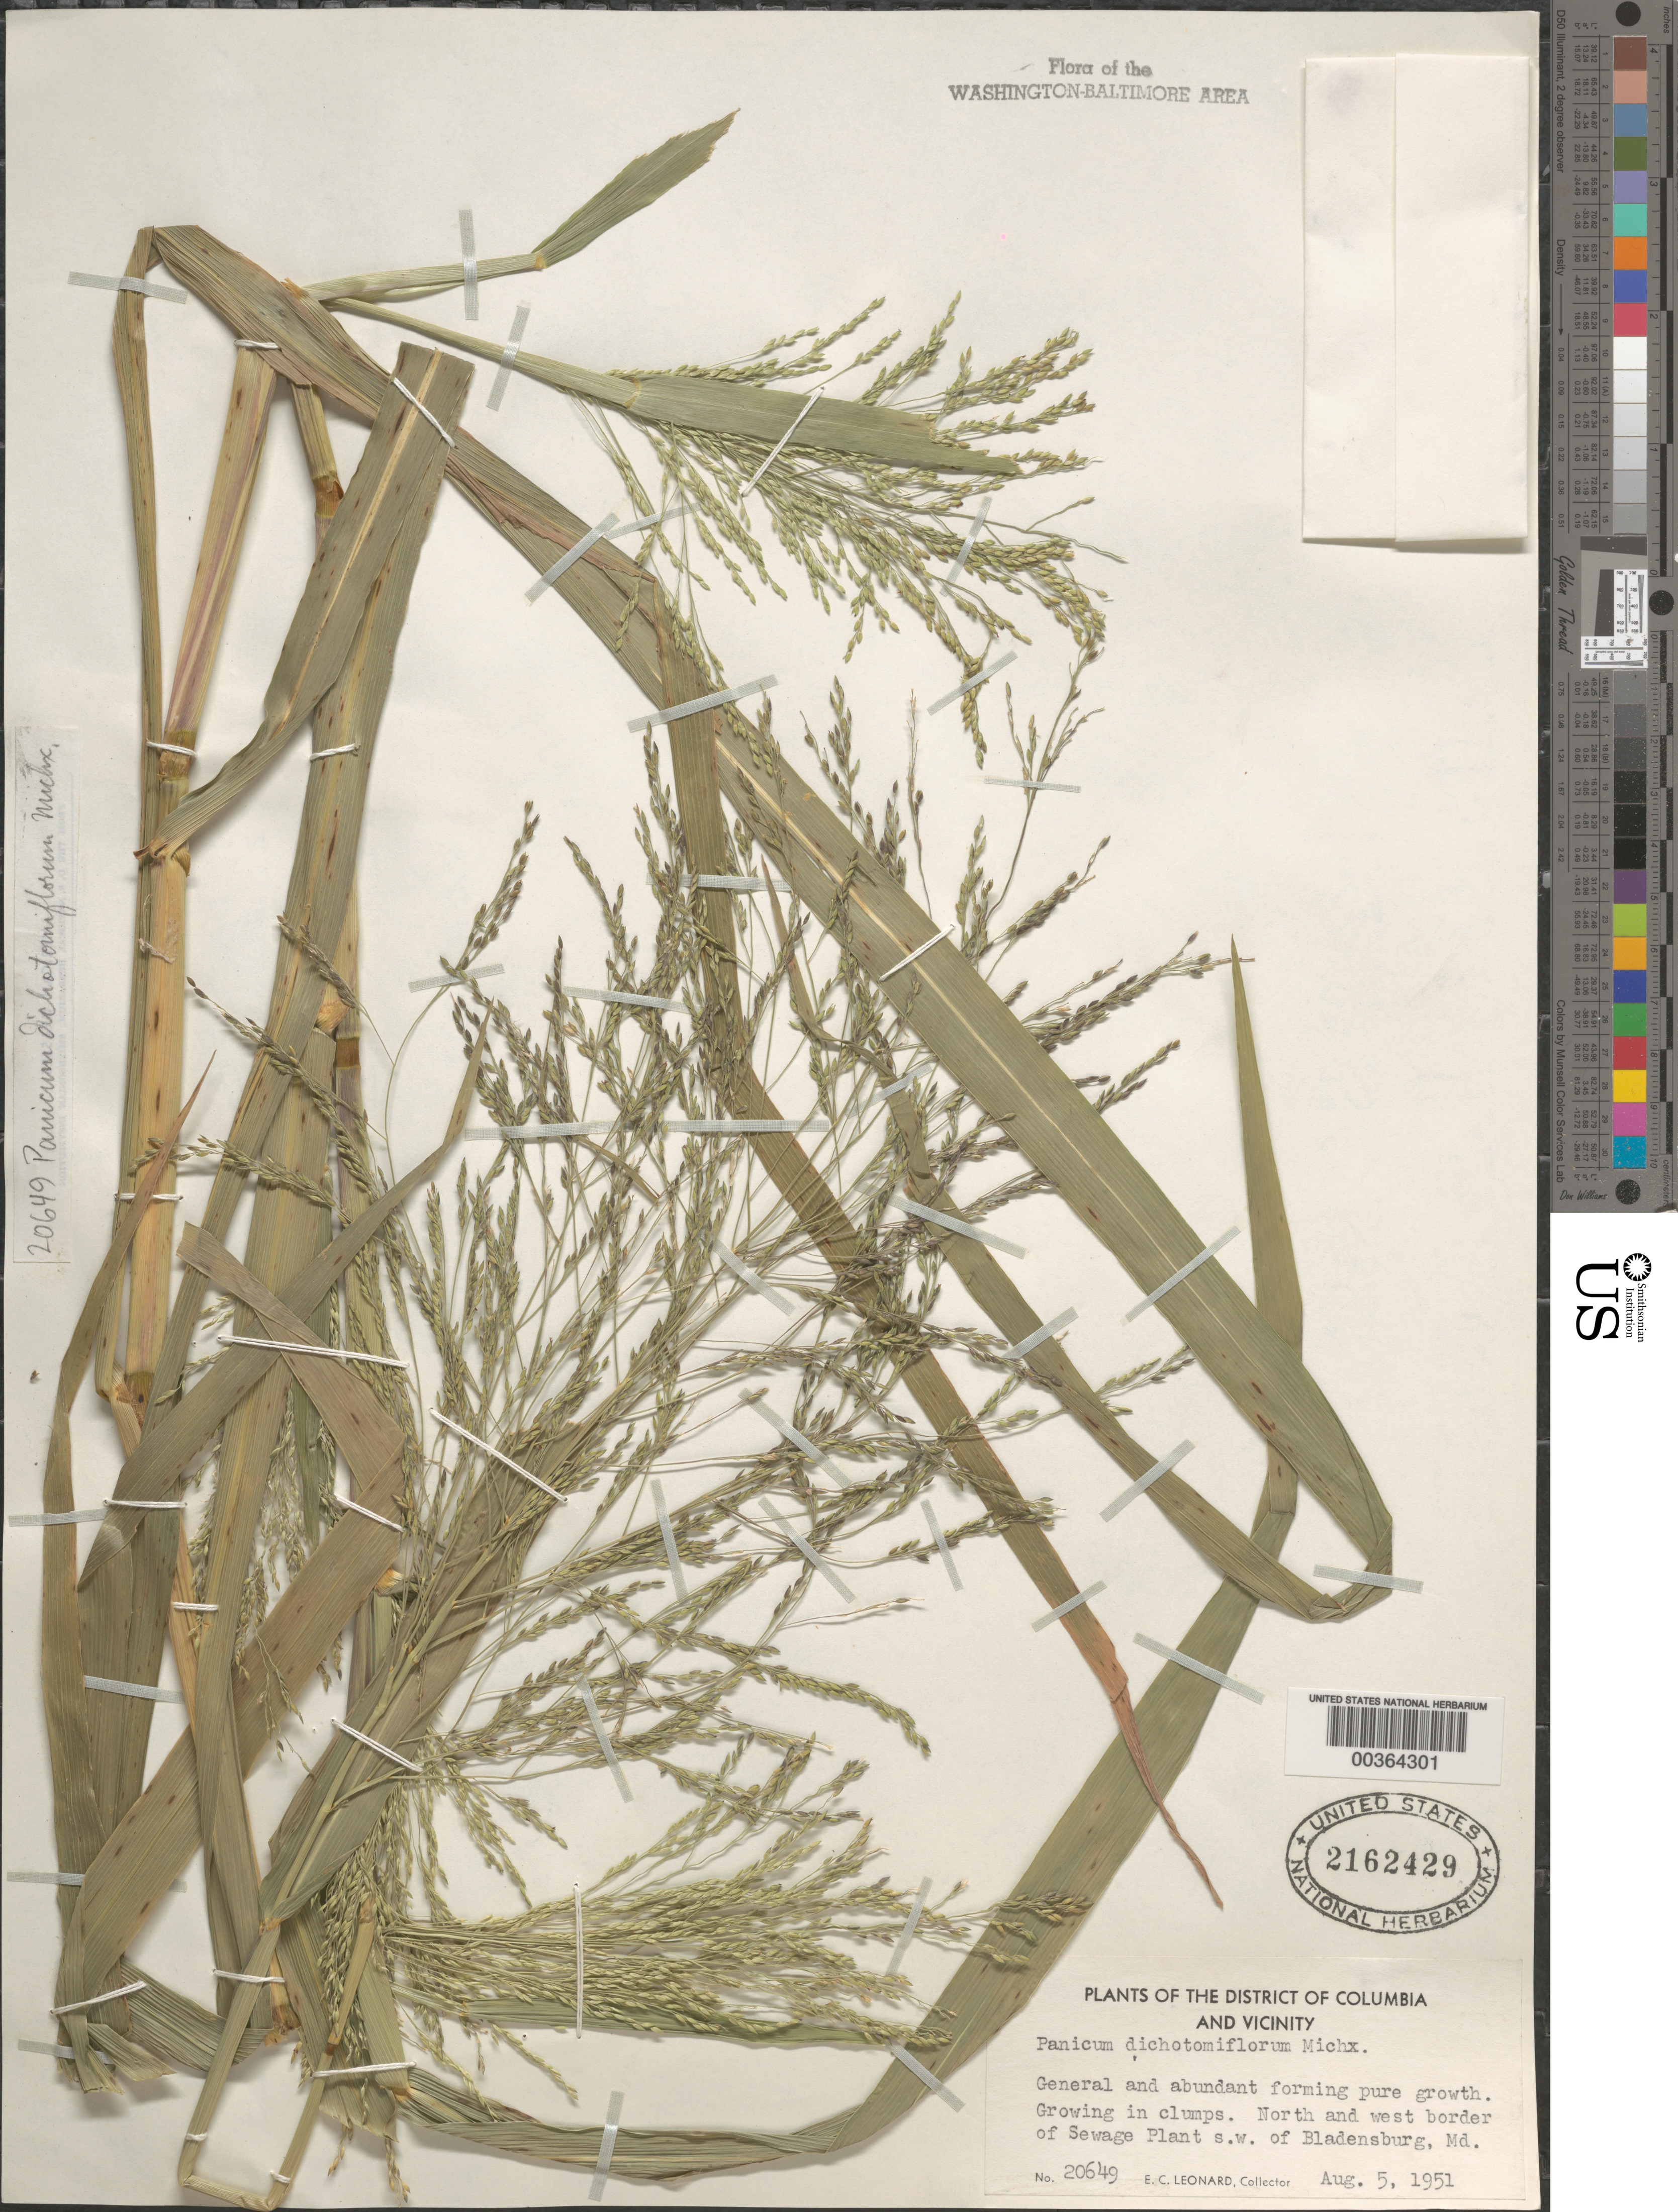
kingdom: Plantae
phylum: Tracheophyta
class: Liliopsida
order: Poales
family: Poaceae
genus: Panicum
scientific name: Panicum dichotomiflorum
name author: Michx.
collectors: E. C. Leonard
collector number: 20649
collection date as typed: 05 Aug 1951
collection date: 1951-08-05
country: United States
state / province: Maryland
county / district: Prince George's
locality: Bladensburg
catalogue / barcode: US 2162429